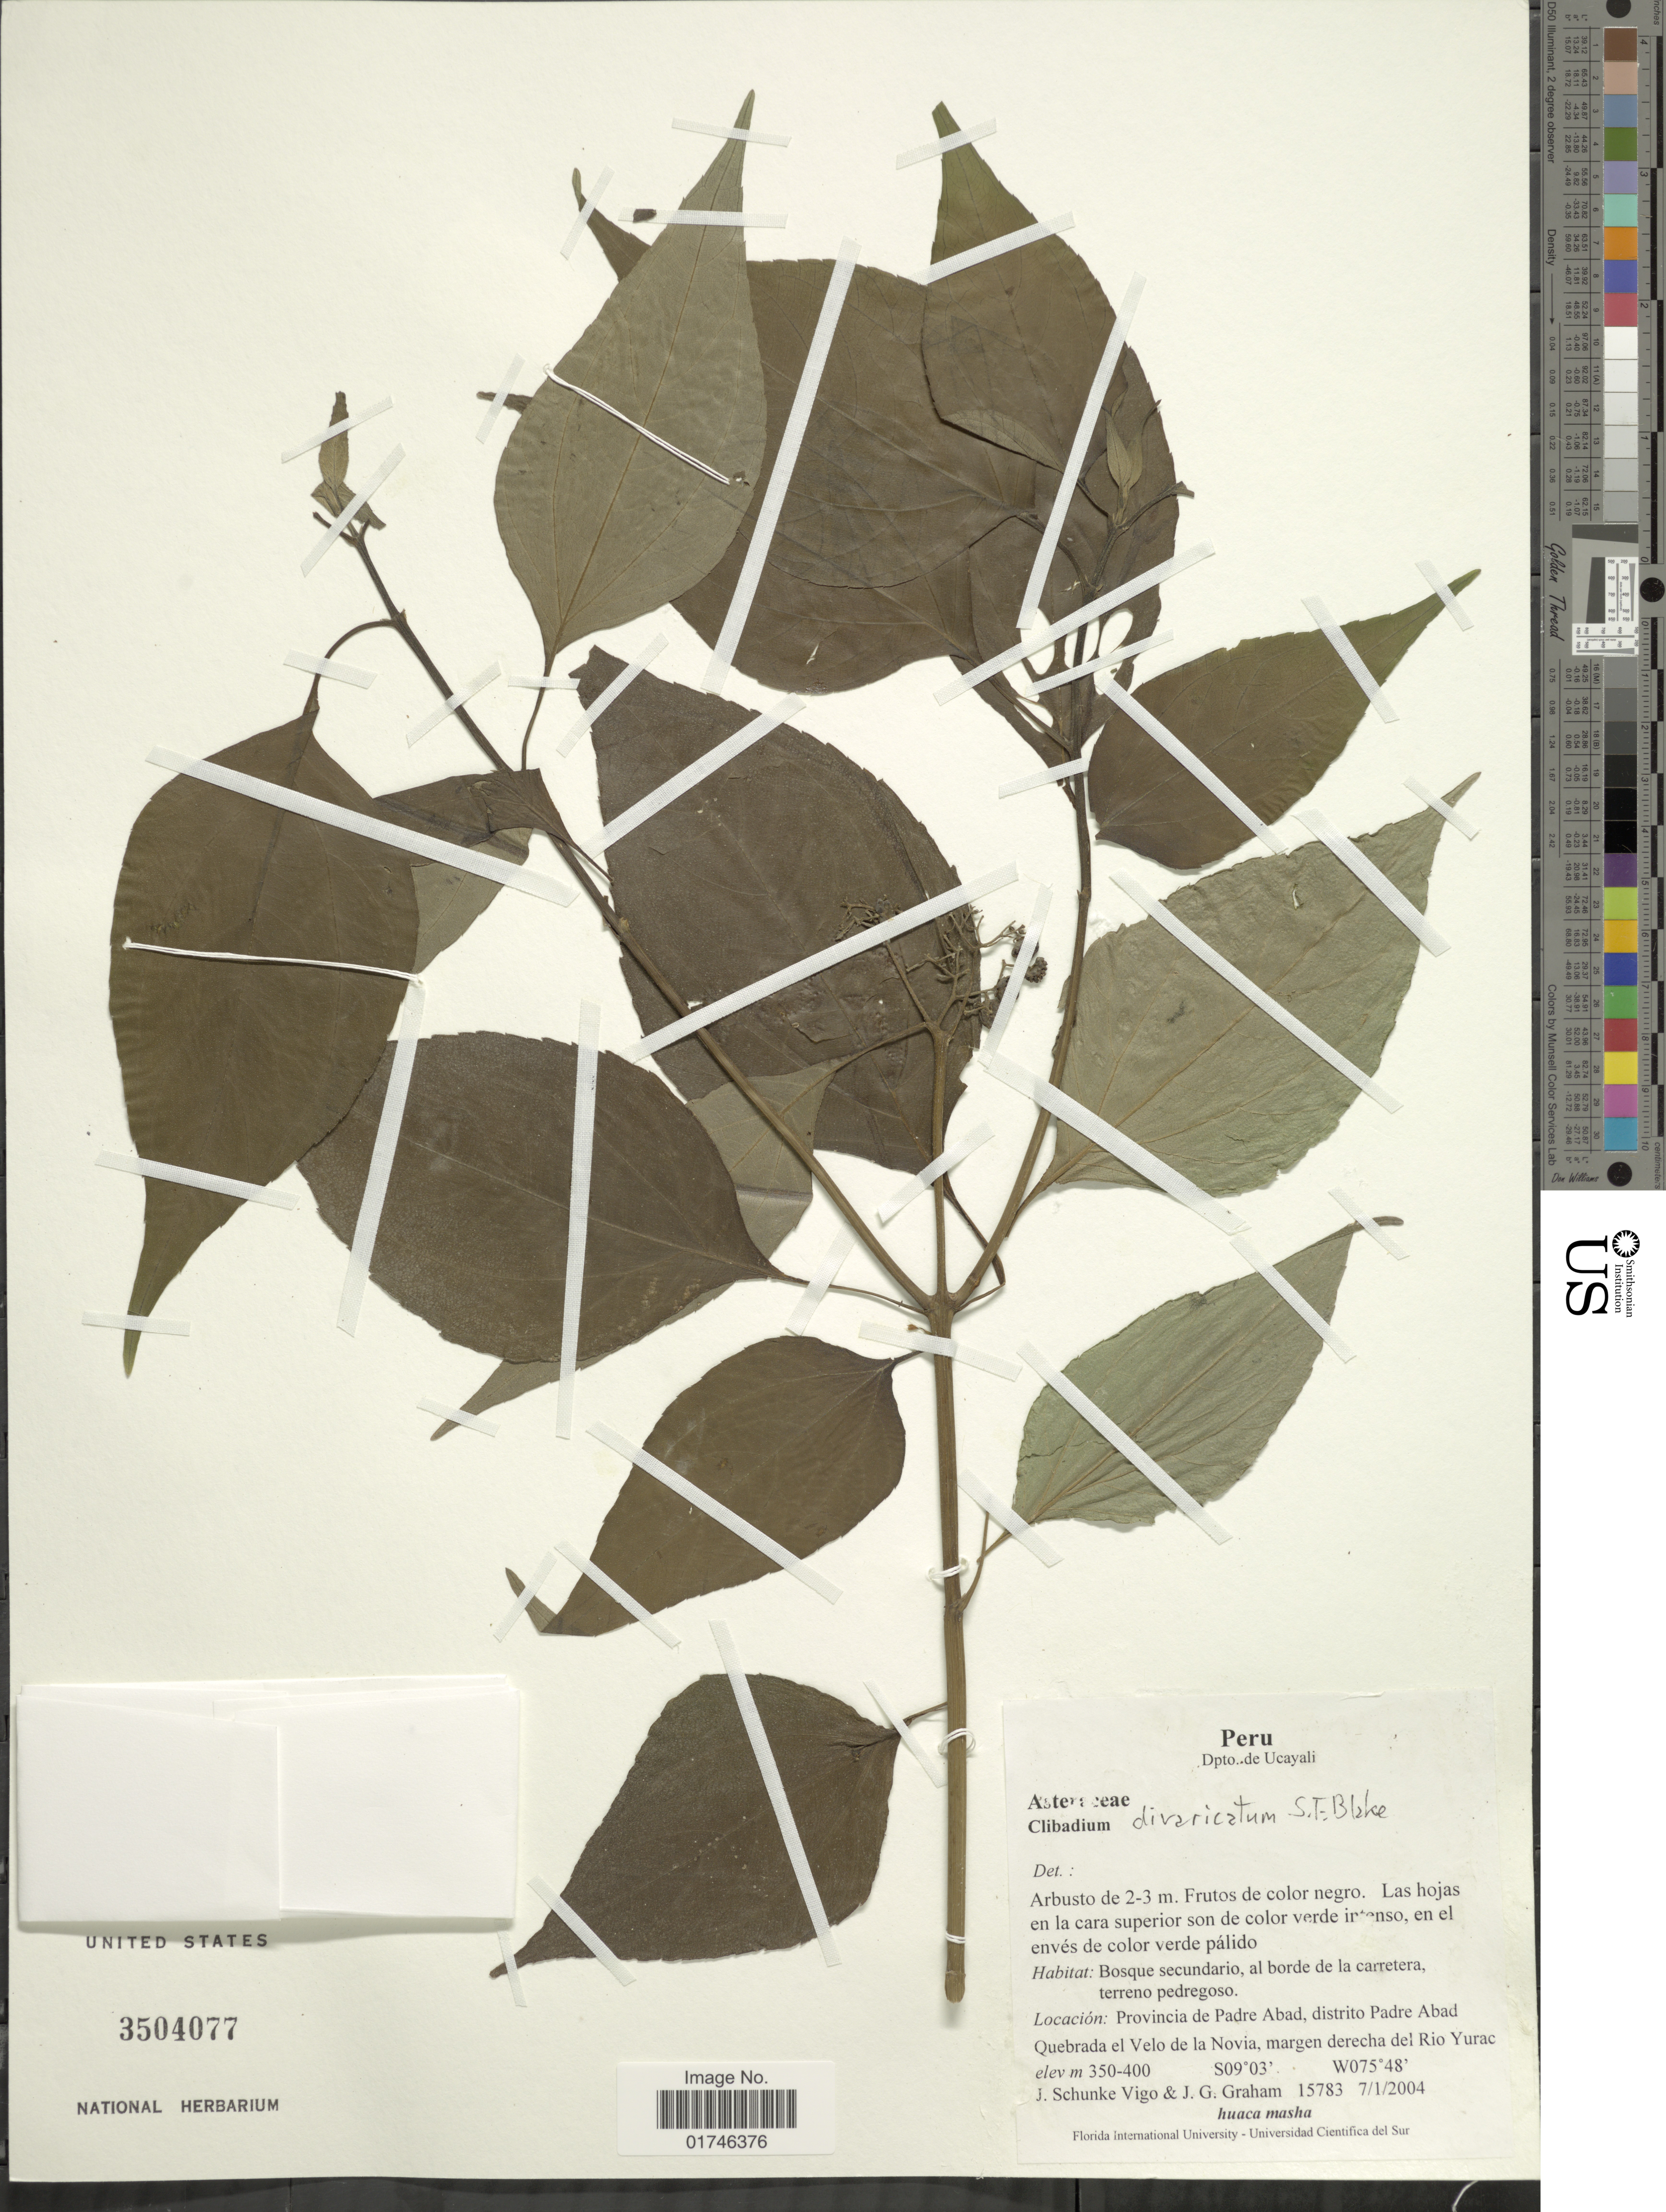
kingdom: Plantae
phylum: Tracheophyta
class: Magnoliopsida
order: Asterales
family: Asteraceae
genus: Clibadium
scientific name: Clibadium divarticatum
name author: S.F. Blake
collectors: J. Schunke Vigo & J. Graham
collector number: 15783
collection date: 2004-01-07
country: Peru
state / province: Ucayali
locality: Dpto. de Ucayali. Provincia de Padre Abad, distrito Padre Abad Quebrada el Velo de la Novia, margen distrito Padre Yurac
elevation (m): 350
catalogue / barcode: US 3504077